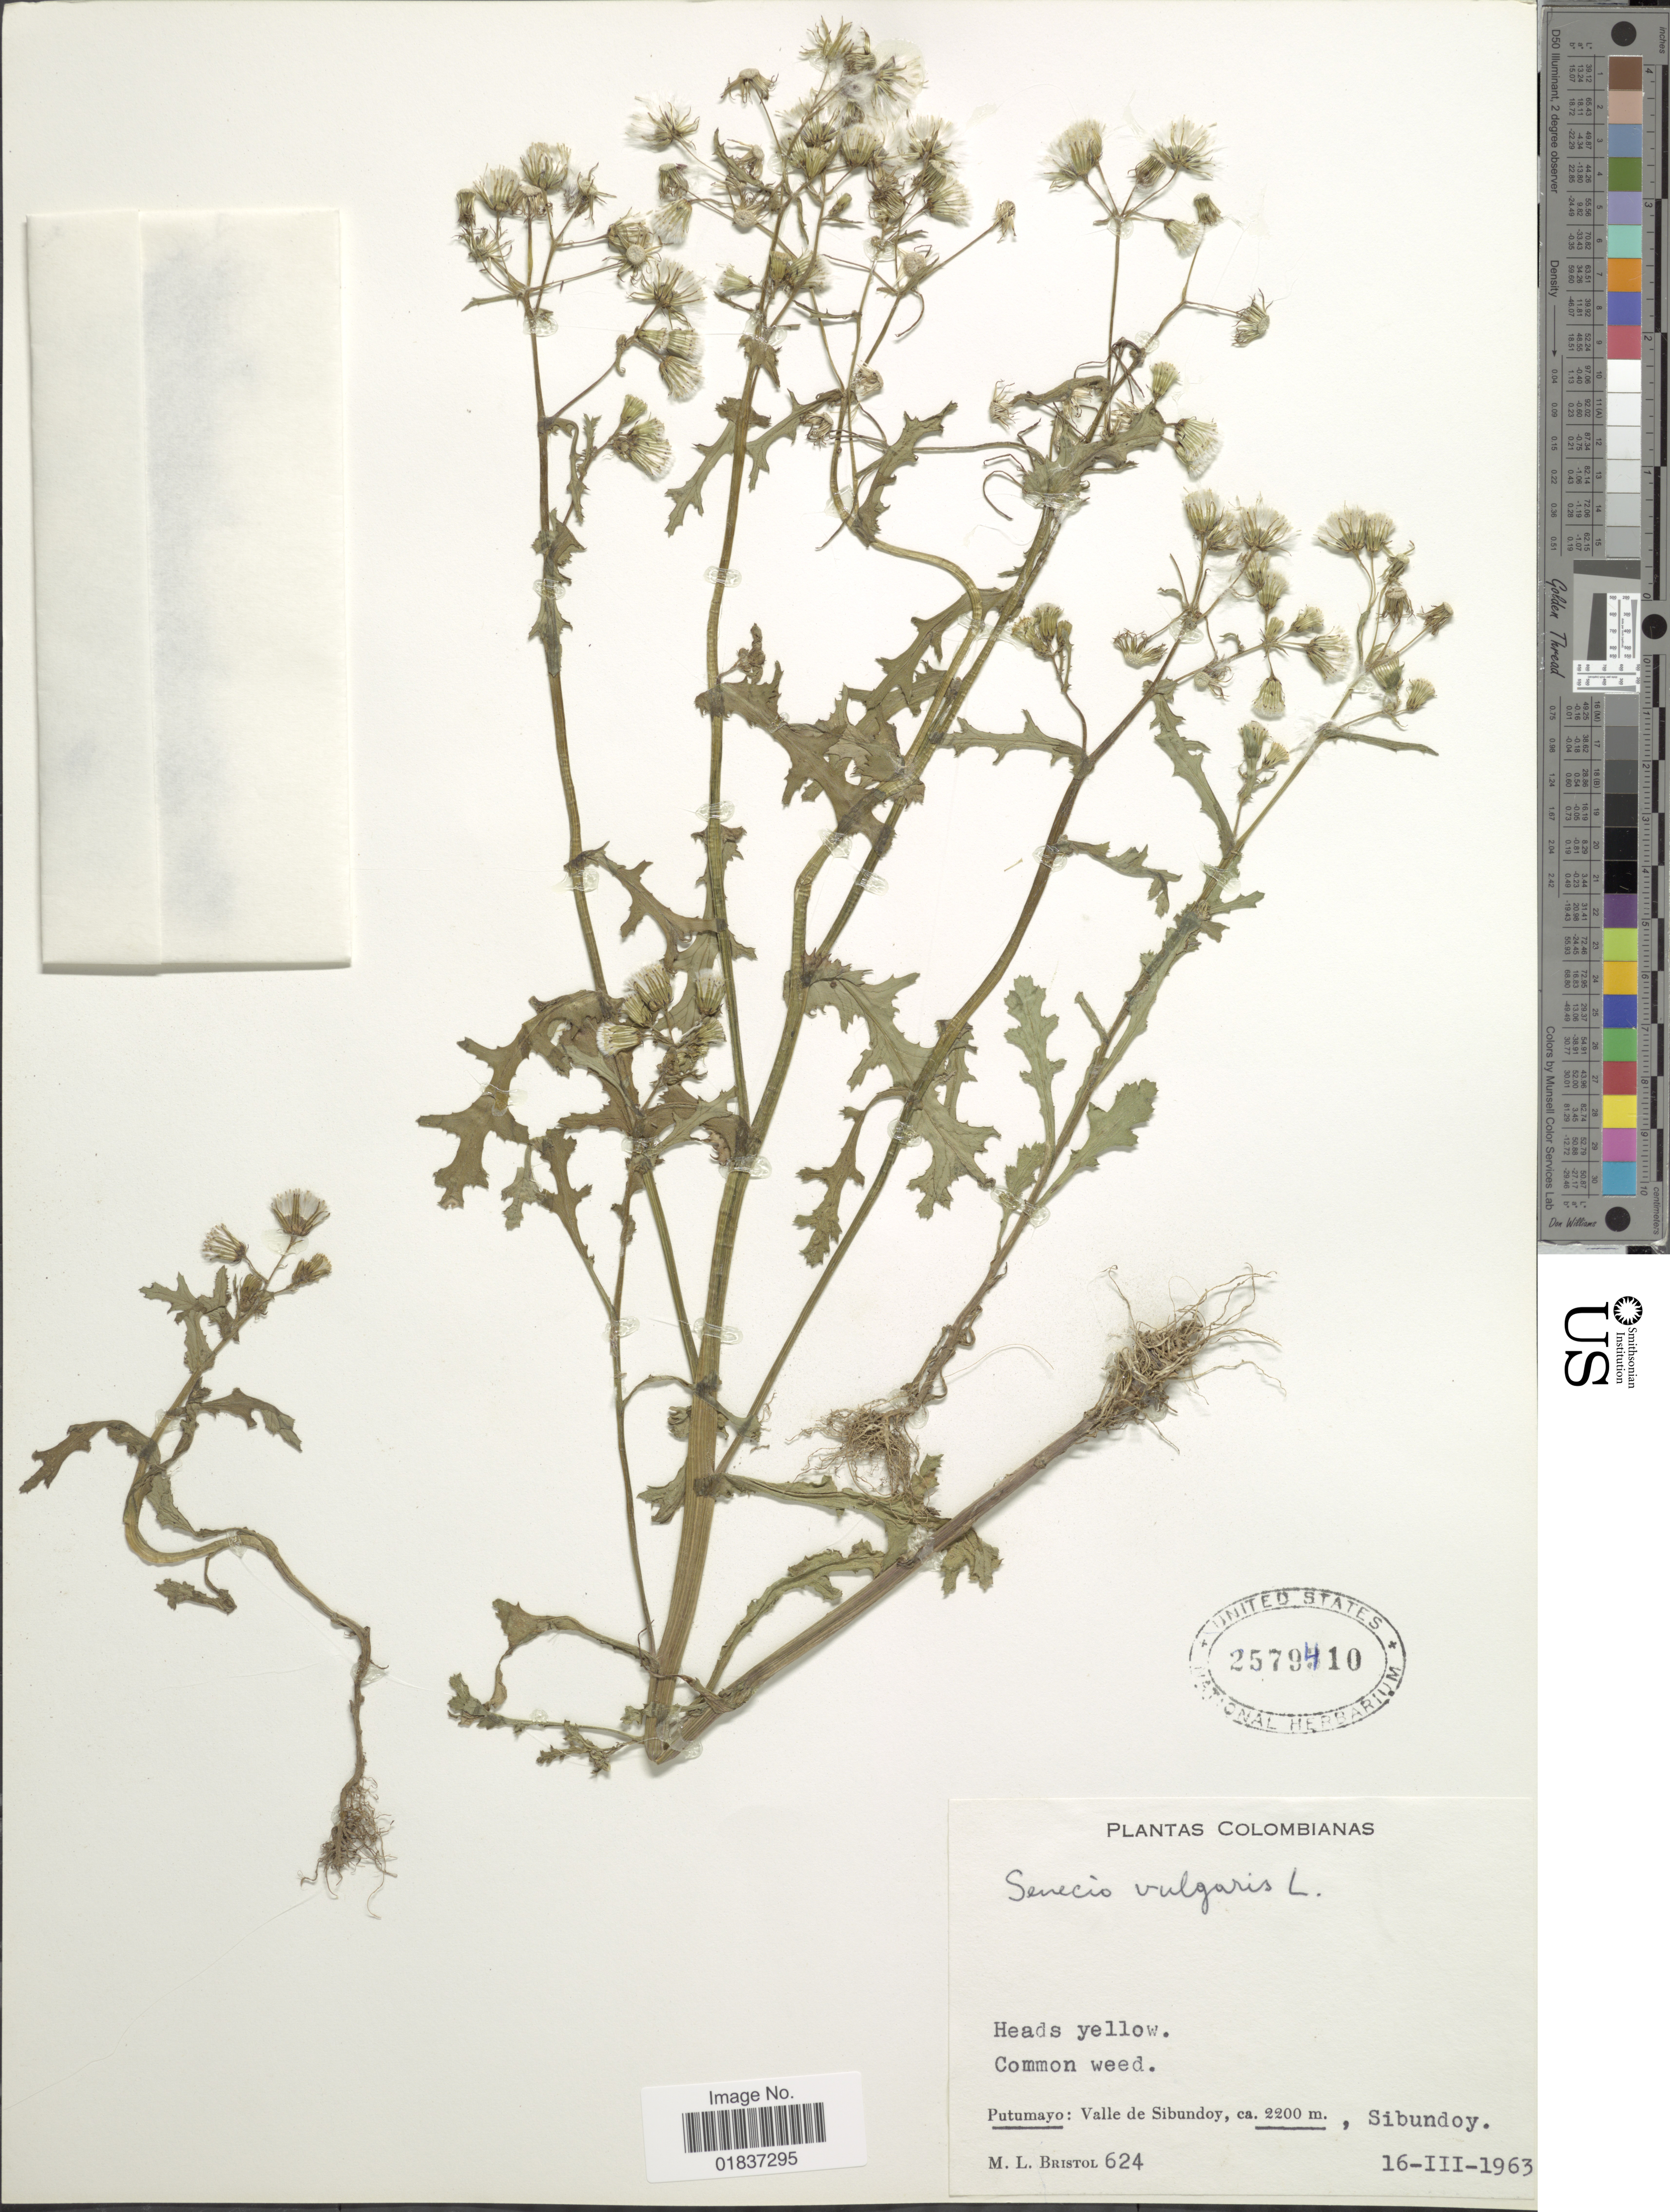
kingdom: Plantae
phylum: Tracheophyta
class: Magnoliopsida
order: Asterales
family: Asteraceae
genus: Senecio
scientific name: Senecio vulgaris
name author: L.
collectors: M. L. Bristol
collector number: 624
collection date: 1963-03-16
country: Colombia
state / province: Putumayo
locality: Putumayo: Valle de Sibundoy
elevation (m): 2200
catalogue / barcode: US 2579410